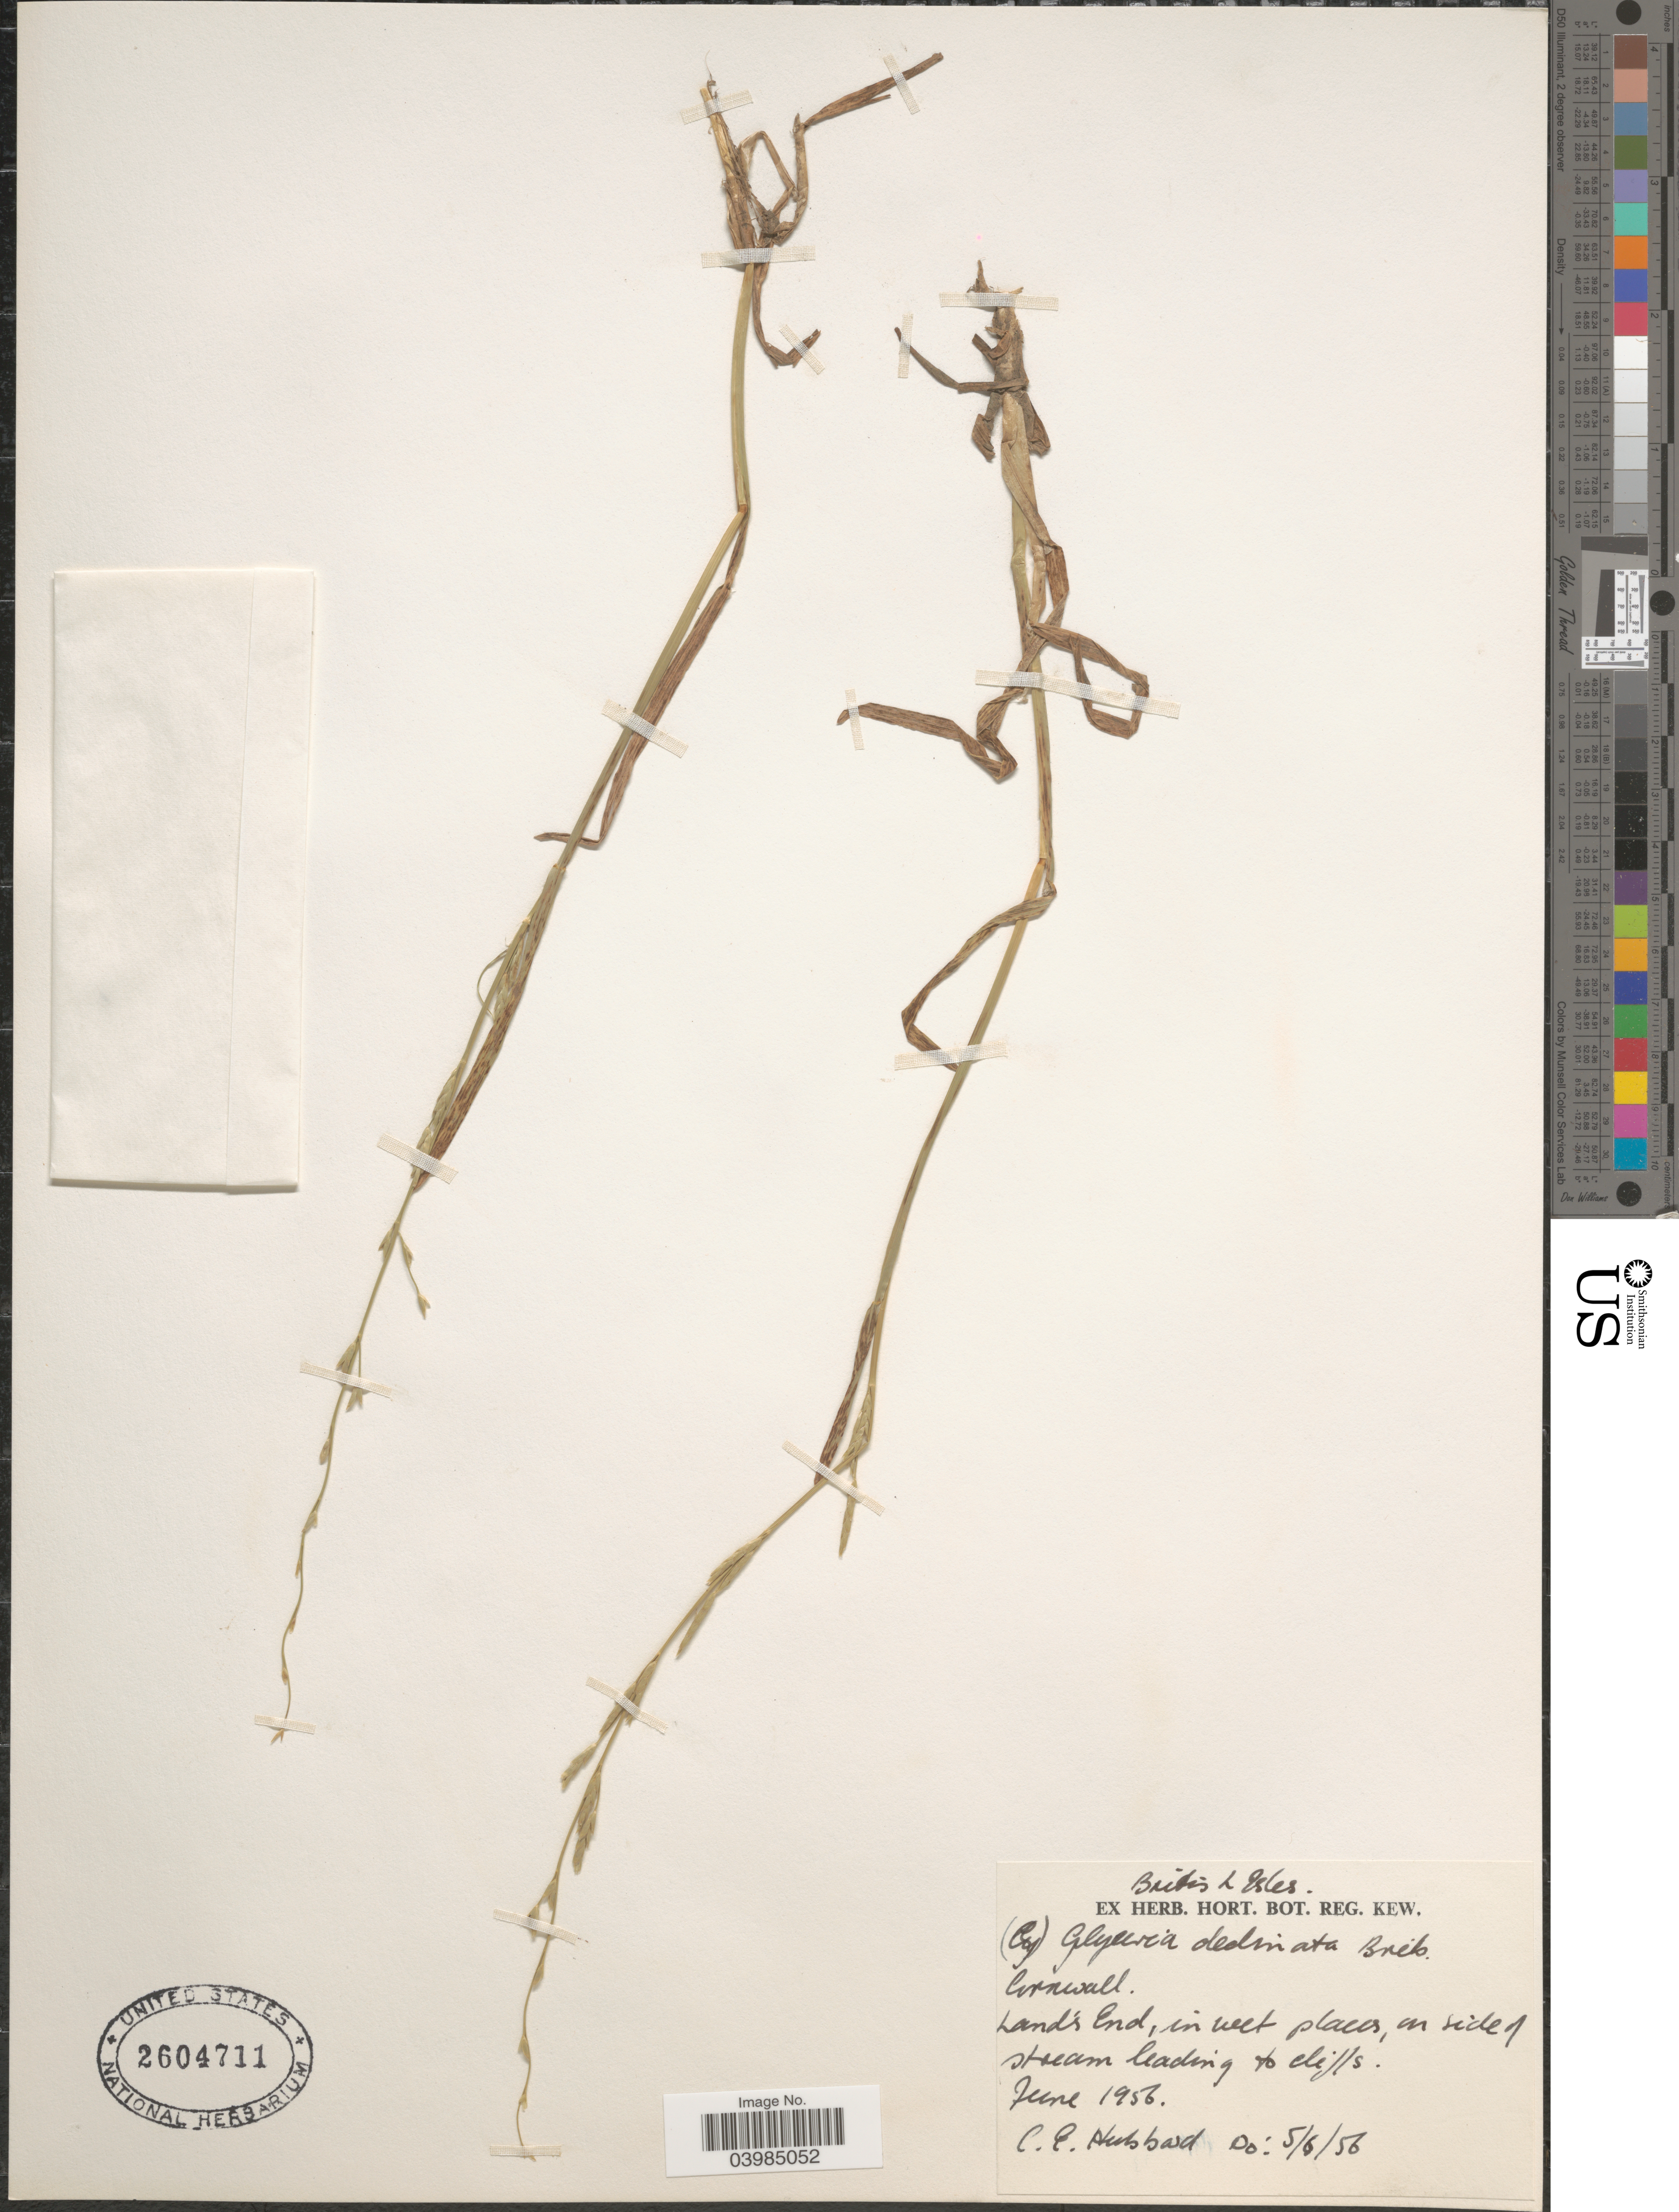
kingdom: Plantae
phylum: Tracheophyta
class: Liliopsida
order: Poales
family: Poaceae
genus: Glyceria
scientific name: Glyceria declinata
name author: Bréb.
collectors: C. E. Hubbard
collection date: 1956-06-05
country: United Kingdom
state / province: England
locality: British Isles. Cornwall. Land's End.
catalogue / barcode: US 2604711